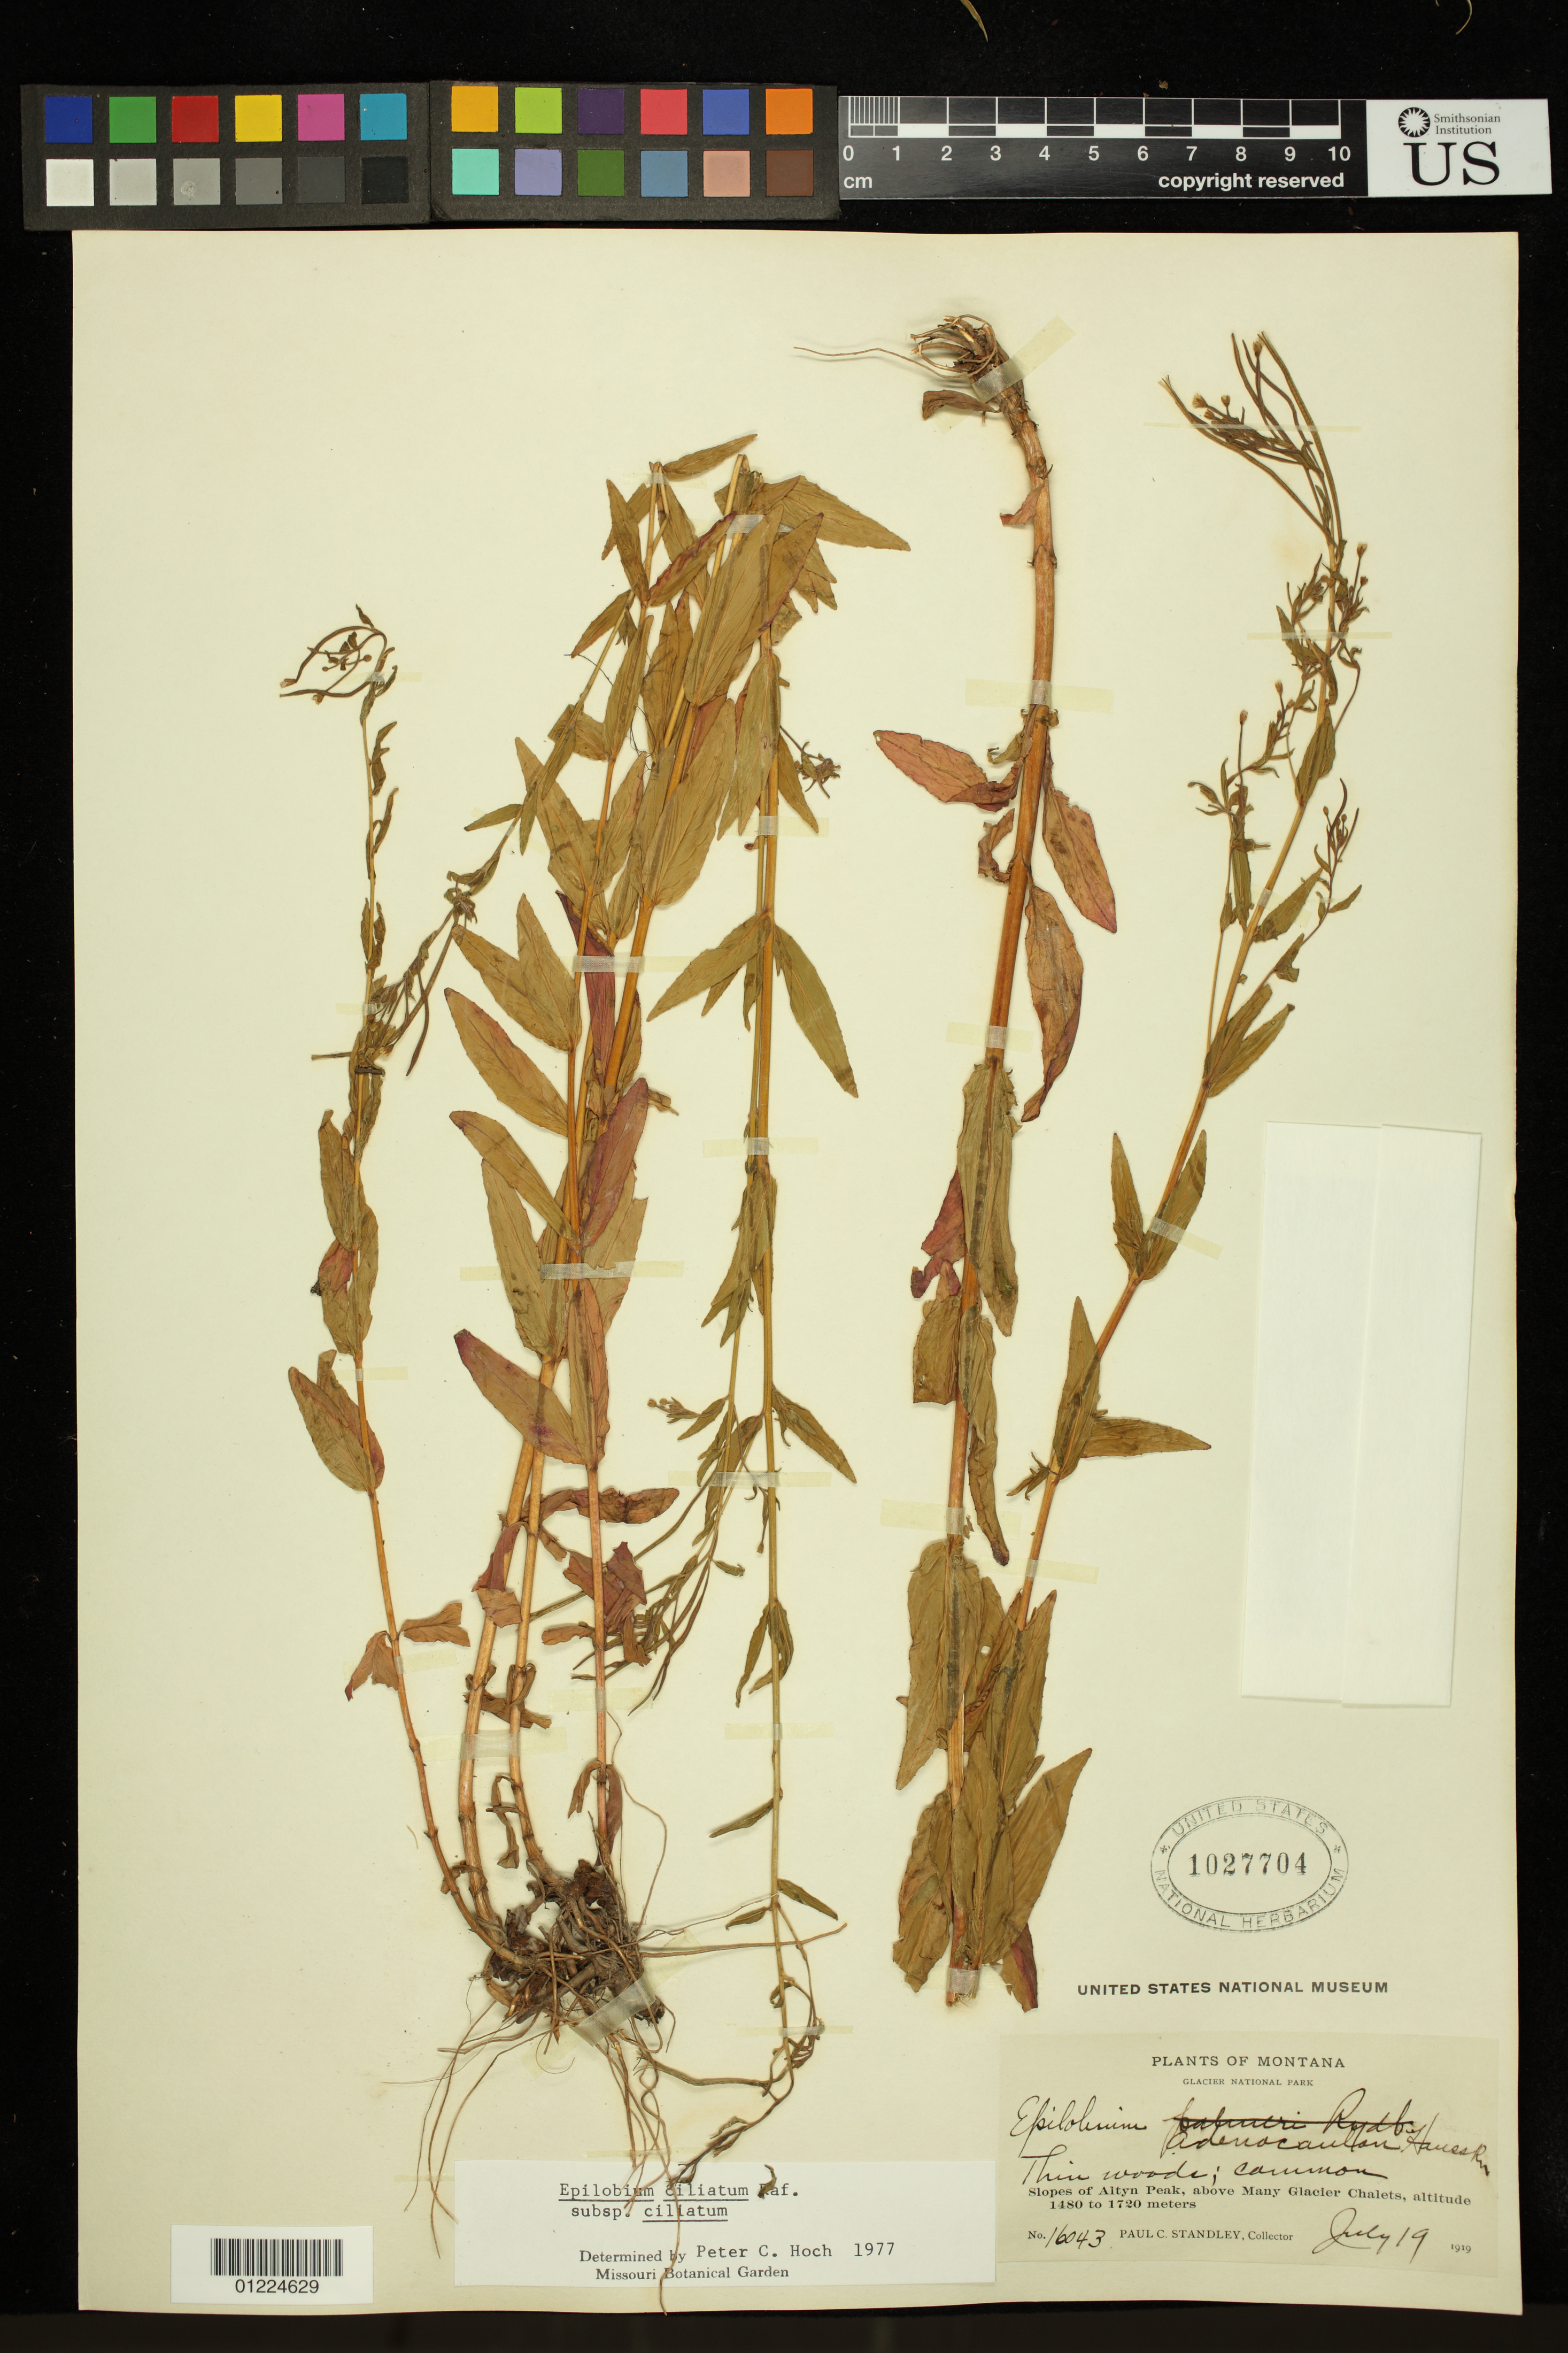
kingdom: Plantae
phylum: Tracheophyta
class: Magnoliopsida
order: Myrtales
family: Onagraceae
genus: Epilobium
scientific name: Epilobium ciliatum subsp. ciliatum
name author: Raf.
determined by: Hoch, P. C.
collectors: P. C. Standley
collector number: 16043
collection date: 1919-07-19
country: United States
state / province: Montana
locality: Slopes of Altyn Peak, above Many Chalets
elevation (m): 1480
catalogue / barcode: US 1027704